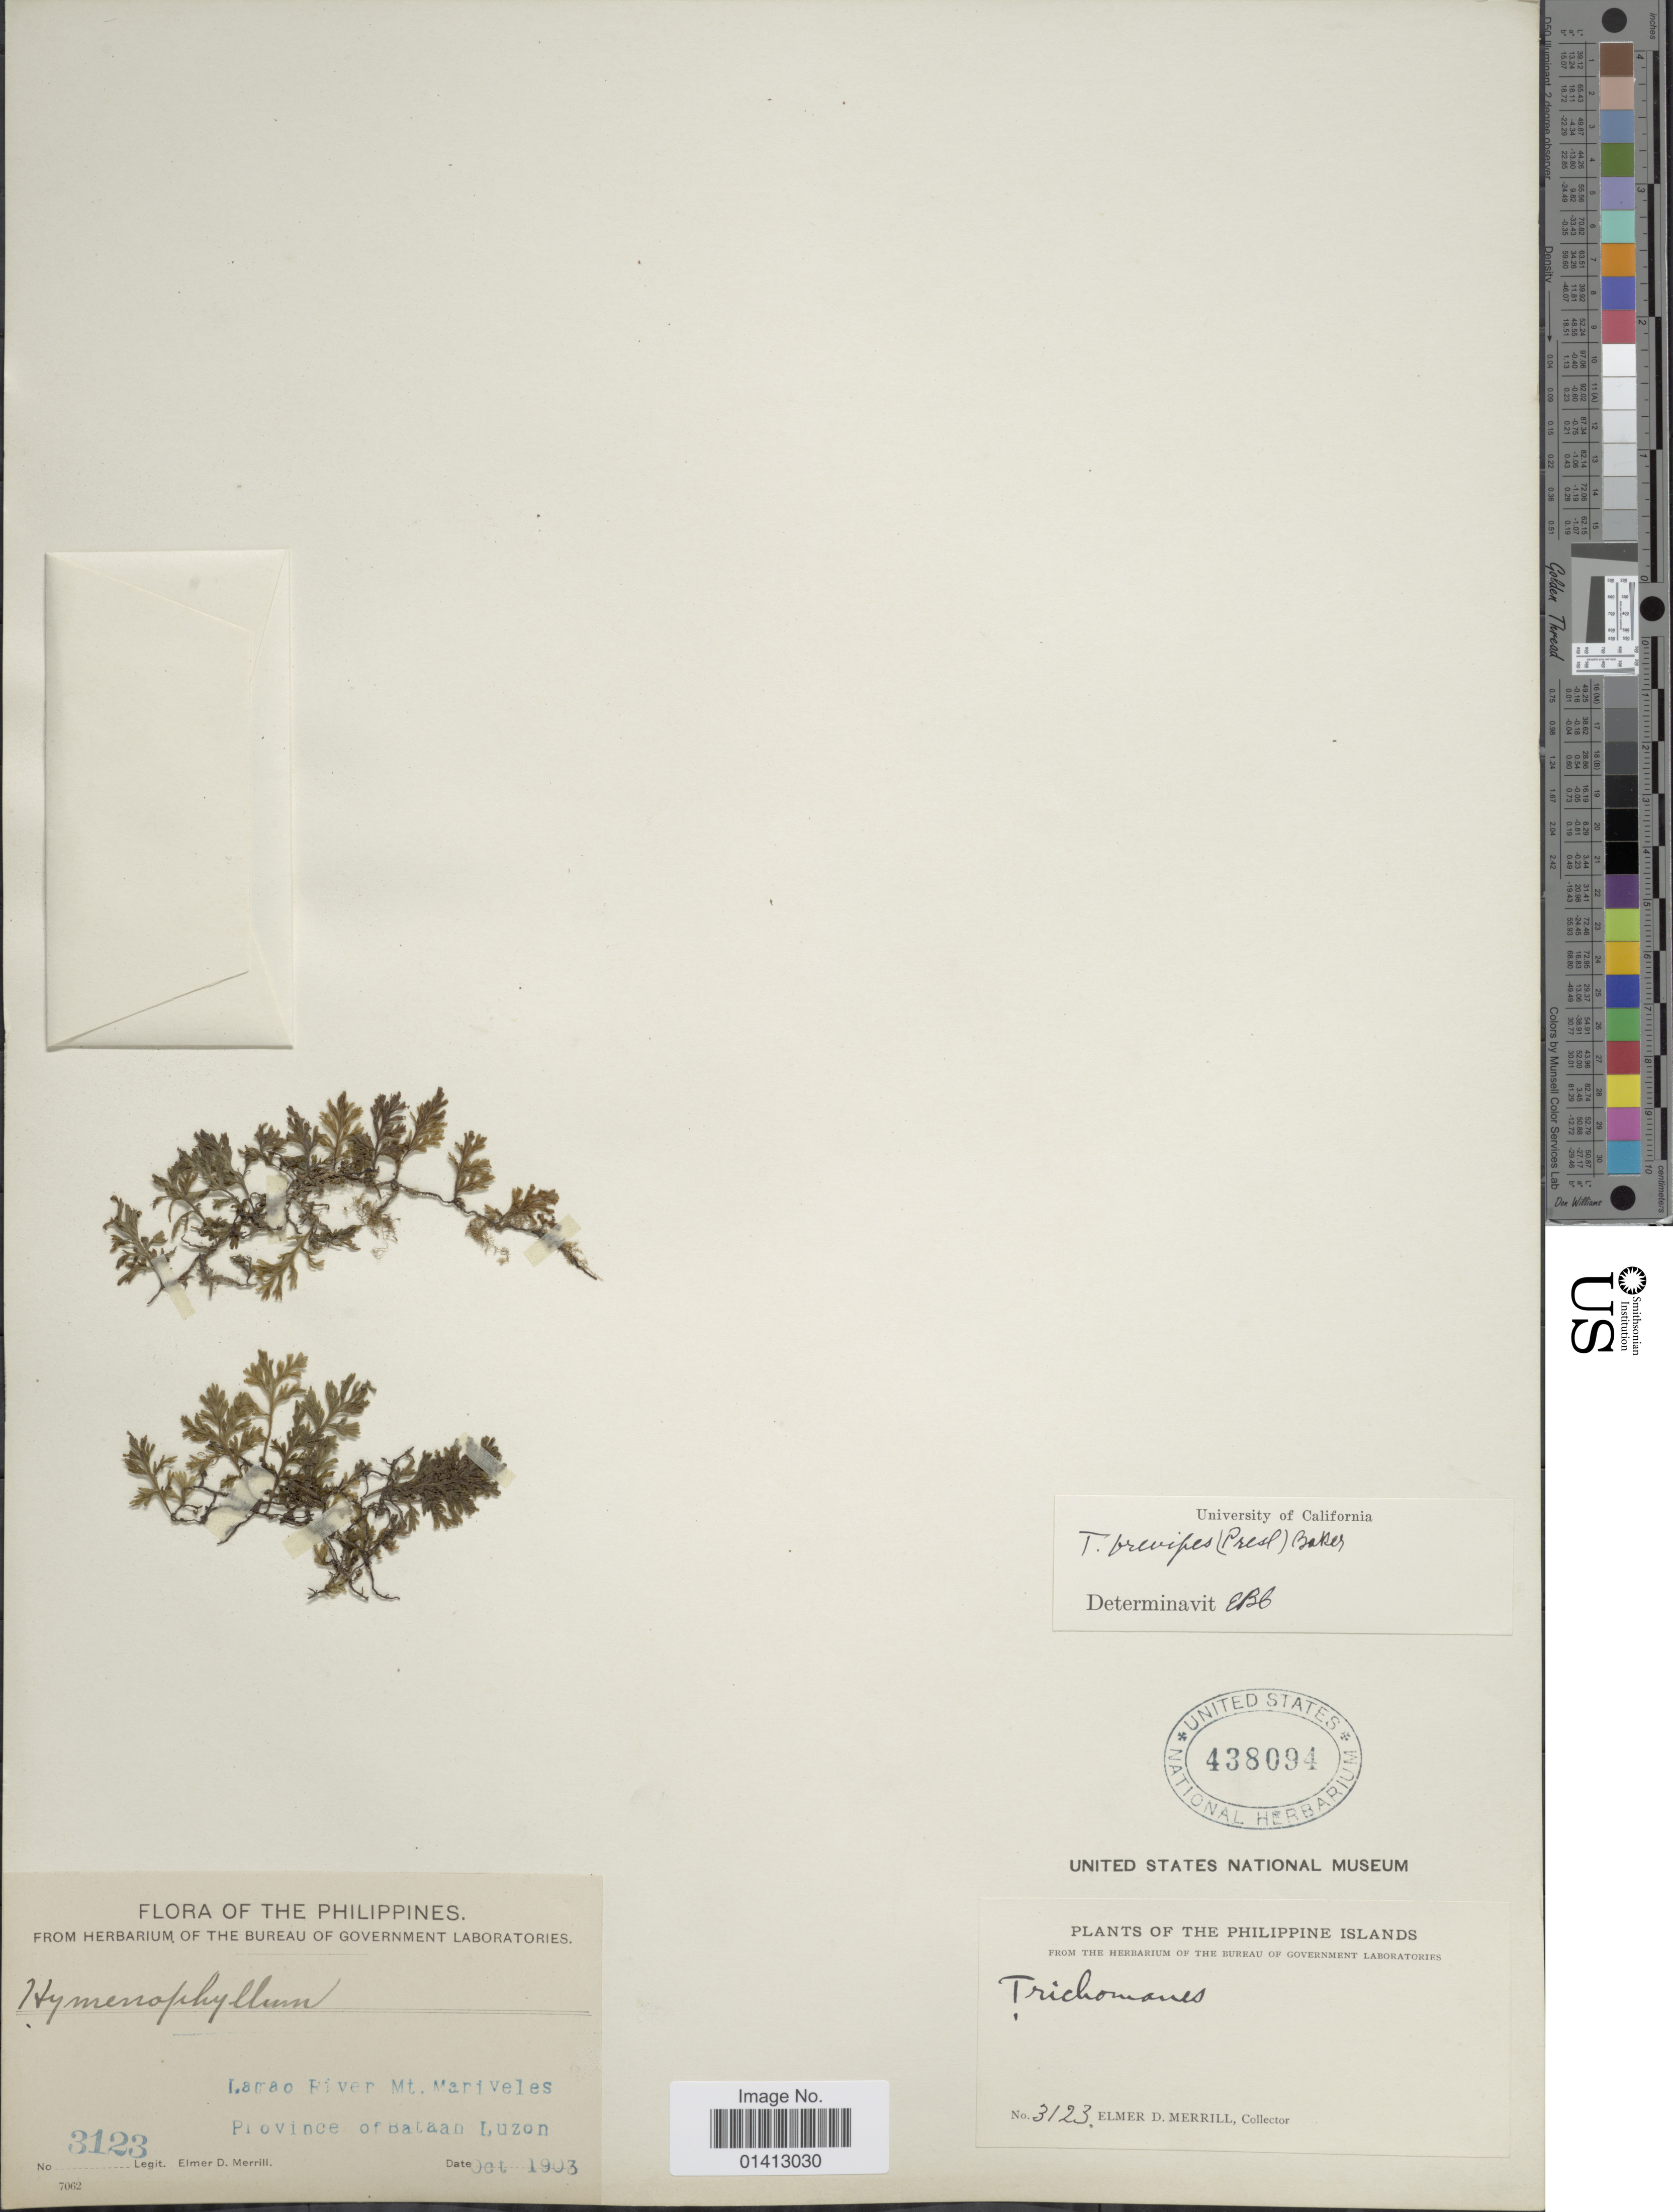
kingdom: Plantae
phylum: Tracheophyta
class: Polypodiopsida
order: Hymenophyllales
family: Hymenophyllaceae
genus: Crepidomanes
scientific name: Crepidomanes brevipes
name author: (C. Presl) Copel.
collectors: E. D. Merrill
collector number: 3123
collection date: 1903-10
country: Philippines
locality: Lamao River Mt Mariveles, Province of Bataan, Luzon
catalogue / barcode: US 438094